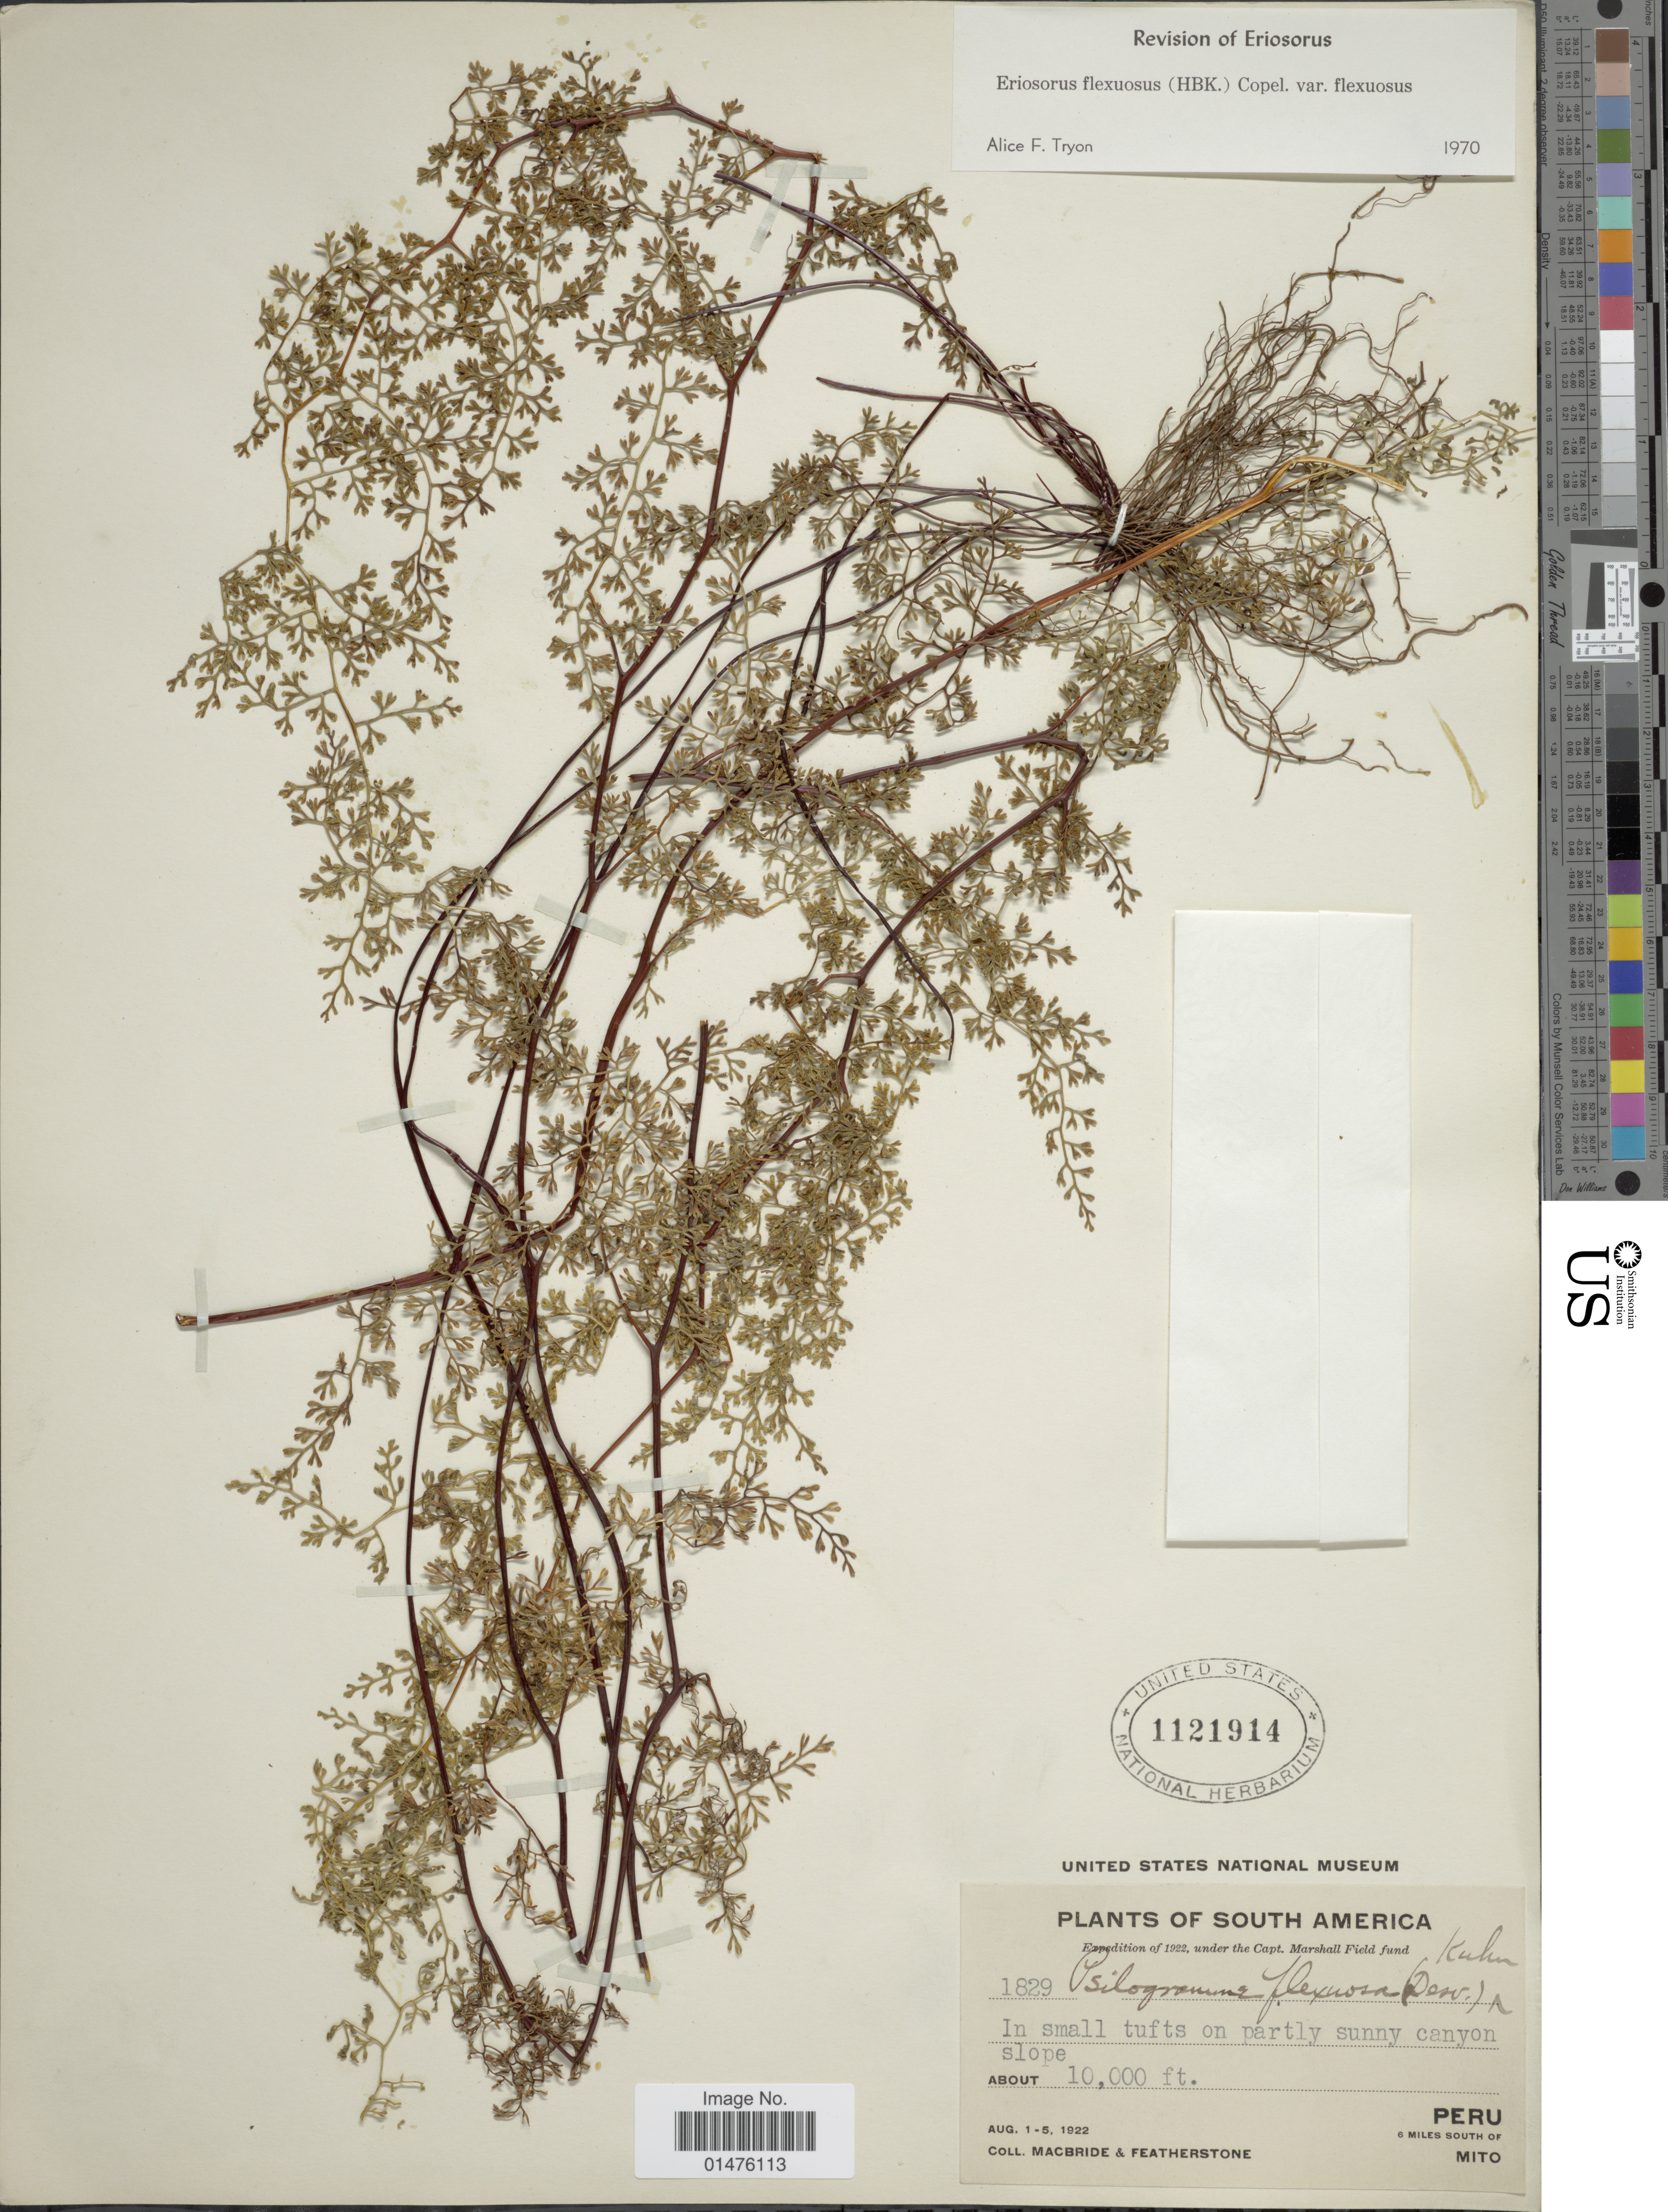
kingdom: Plantae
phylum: Tracheophyta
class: Polypodiopsida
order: Polypodiales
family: Pteridaceae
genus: Jamesonia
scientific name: Jamesonia flexuosa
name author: (Humb. & Bonpl.) Christenh.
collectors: Macbride, -- & -. Featherstone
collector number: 1829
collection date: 1922-08-01/1922-08-05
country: Peru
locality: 6 miles S of Mito Mito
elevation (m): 3048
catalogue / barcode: US 1121914